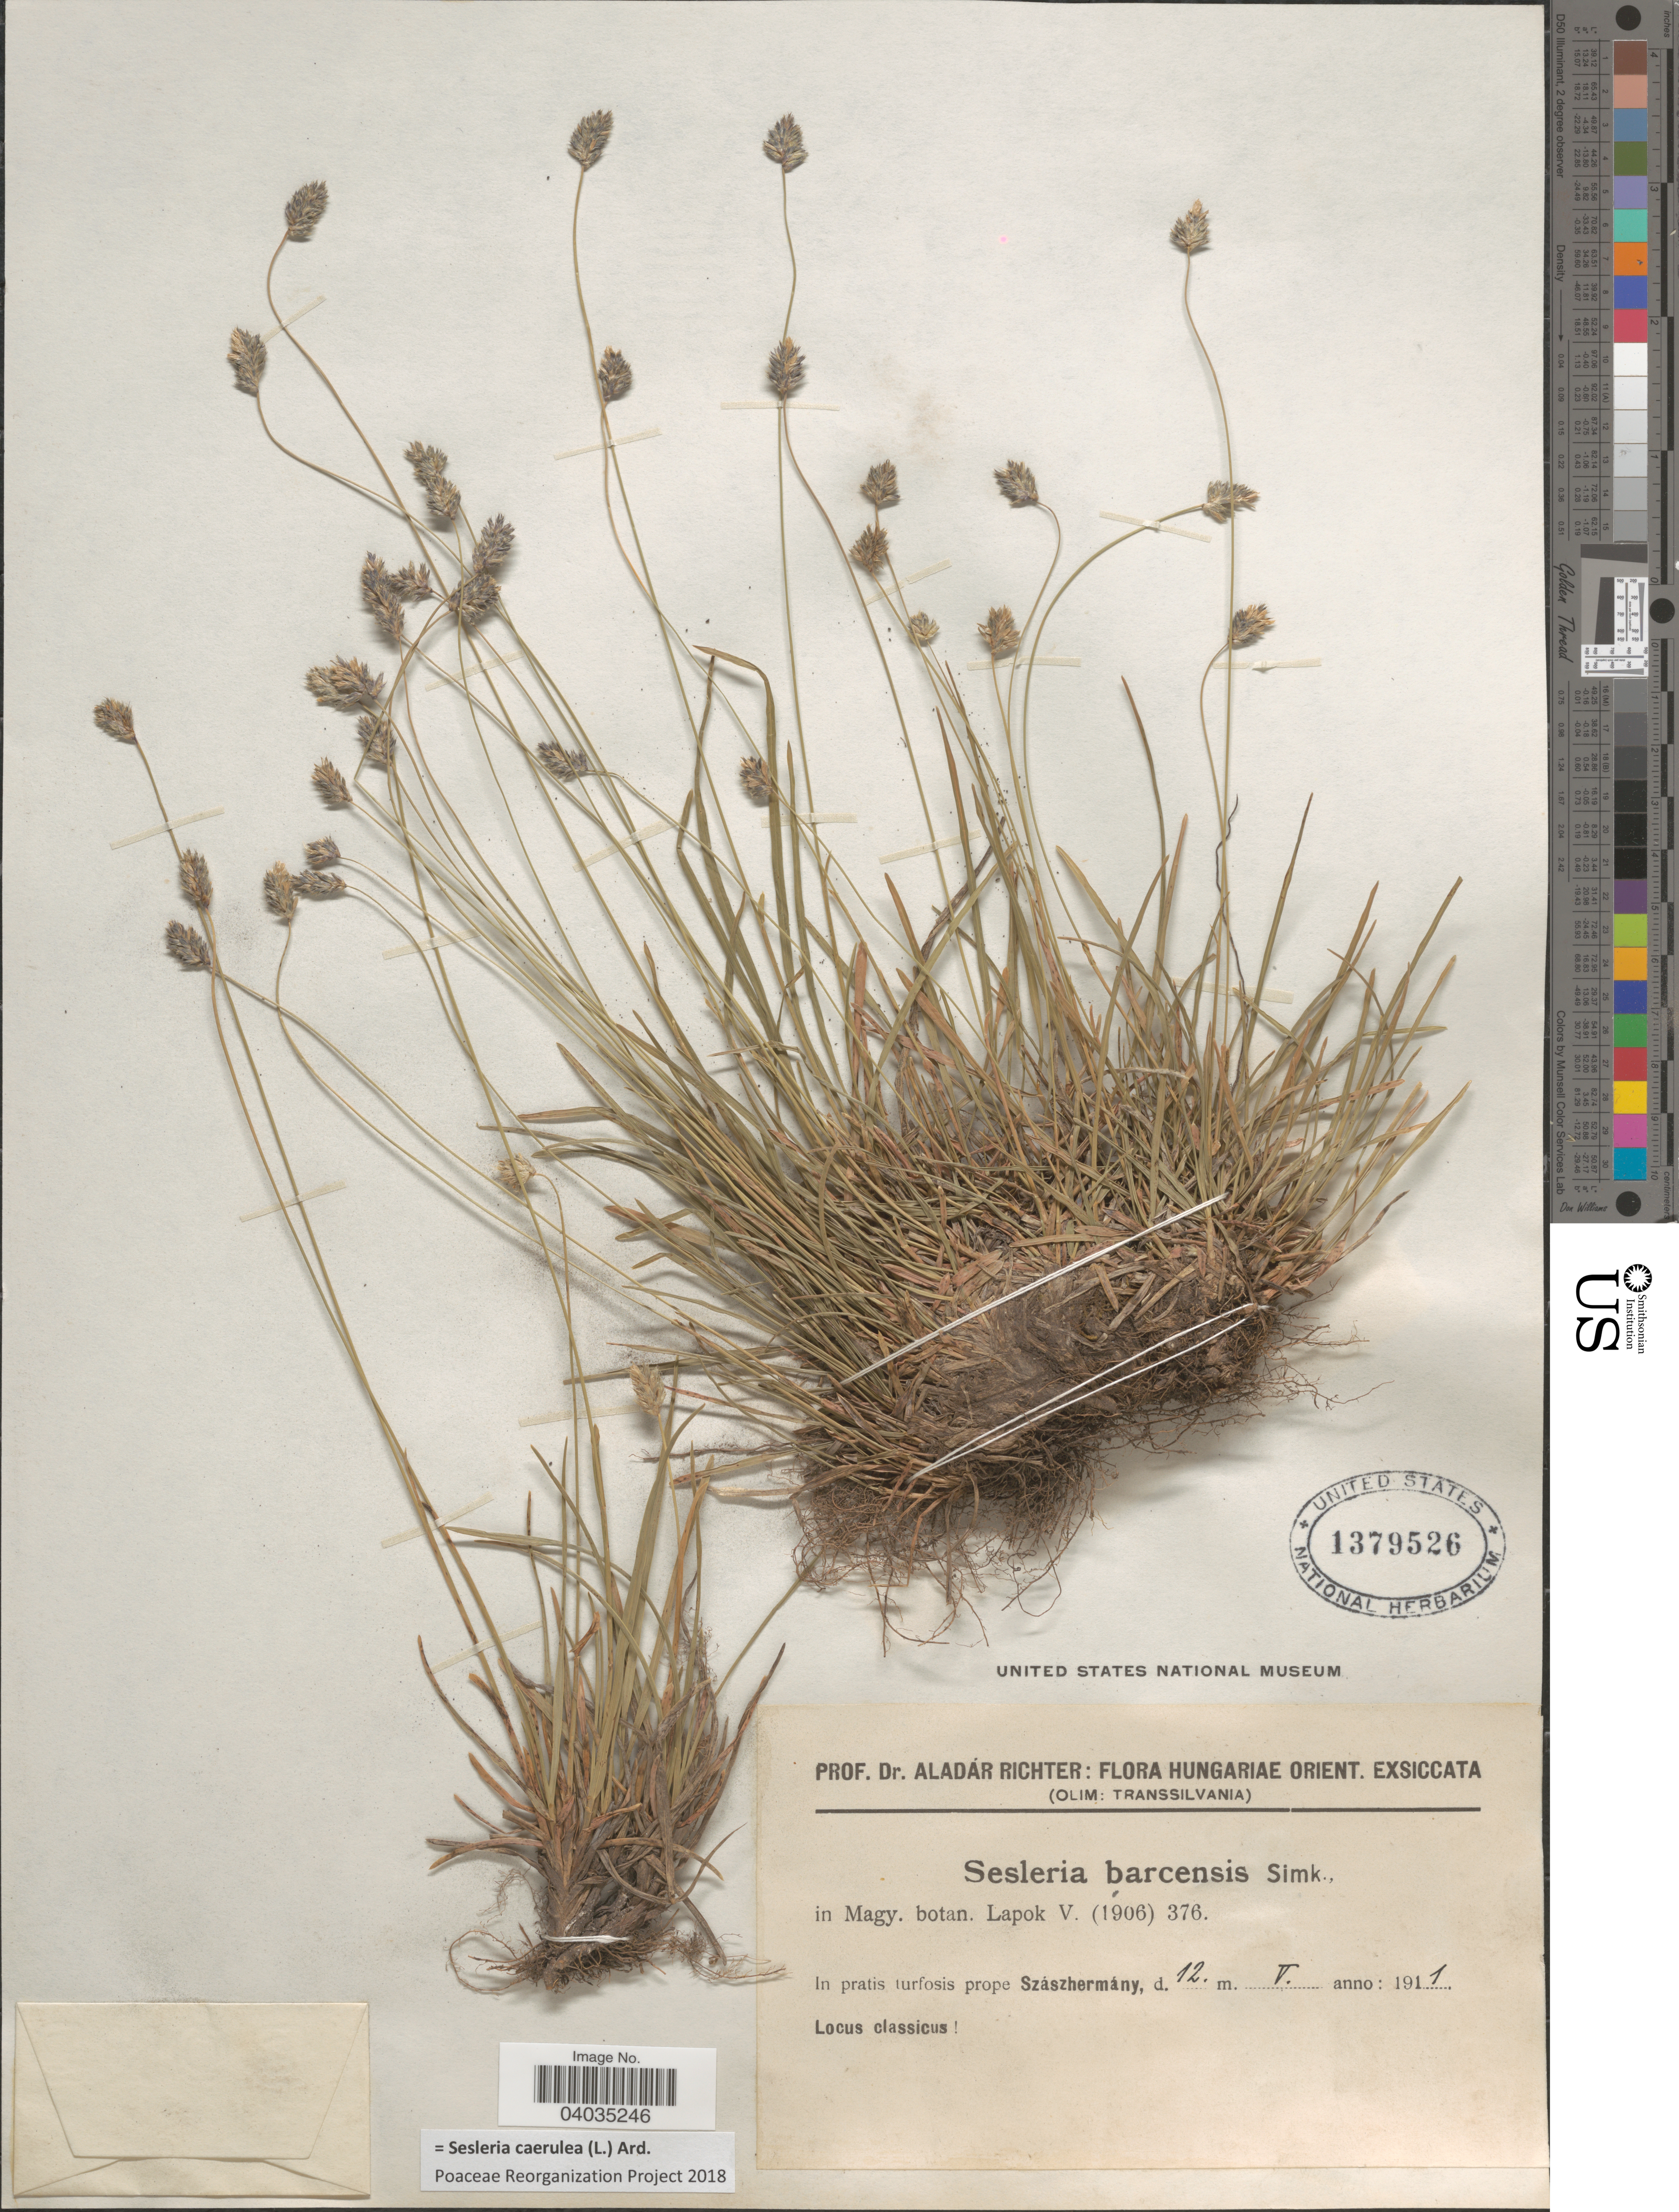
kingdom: Plantae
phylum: Tracheophyta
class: Liliopsida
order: Poales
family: Poaceae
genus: Sesleria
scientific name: Sesleria caerulea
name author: (L.) Ard.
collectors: A. Richter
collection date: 1911-05-12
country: Romania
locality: Hungariae Orient. In pratis turfosis prope Szászhermány.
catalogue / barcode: US 1379526